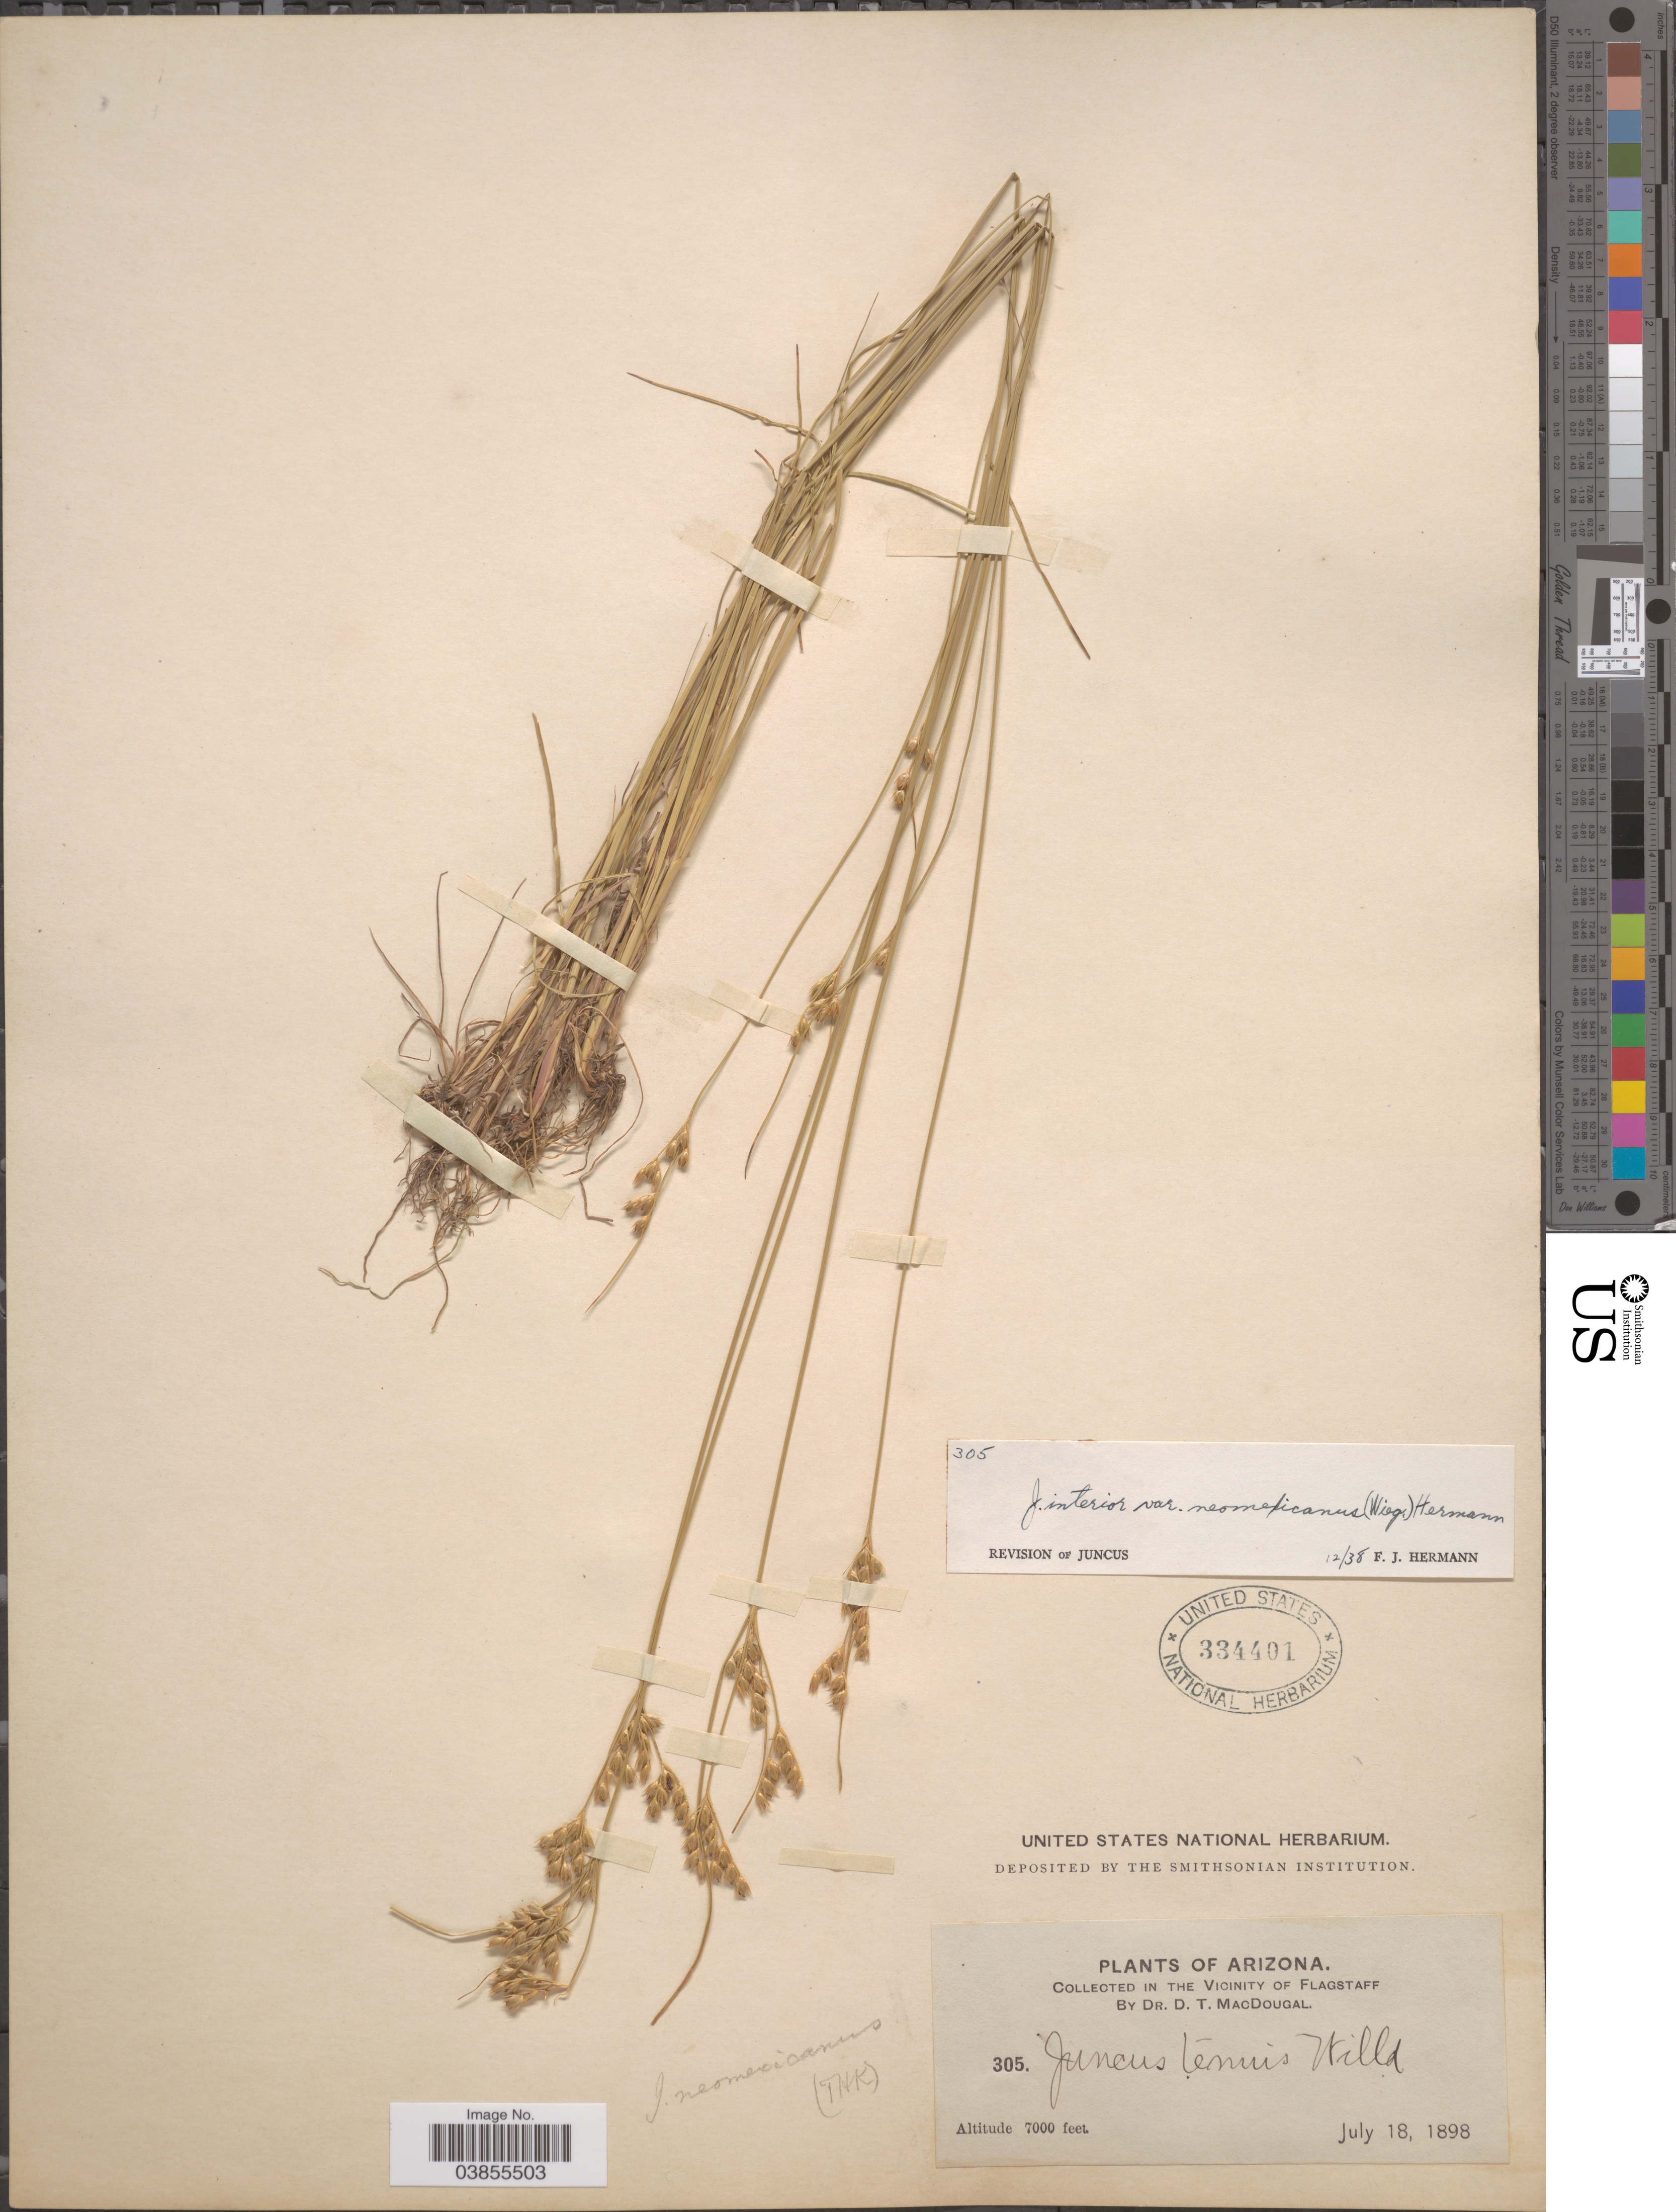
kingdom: Plantae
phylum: Tracheophyta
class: Liliopsida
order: Poales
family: Juncaceae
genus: Juncus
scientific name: Juncus neomexicanus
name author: Wiegand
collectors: D. T. MacDougal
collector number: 305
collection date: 1898-07-18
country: United States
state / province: Arizona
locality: In the vicinity of Flagstaff.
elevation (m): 2134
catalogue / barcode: US 334401